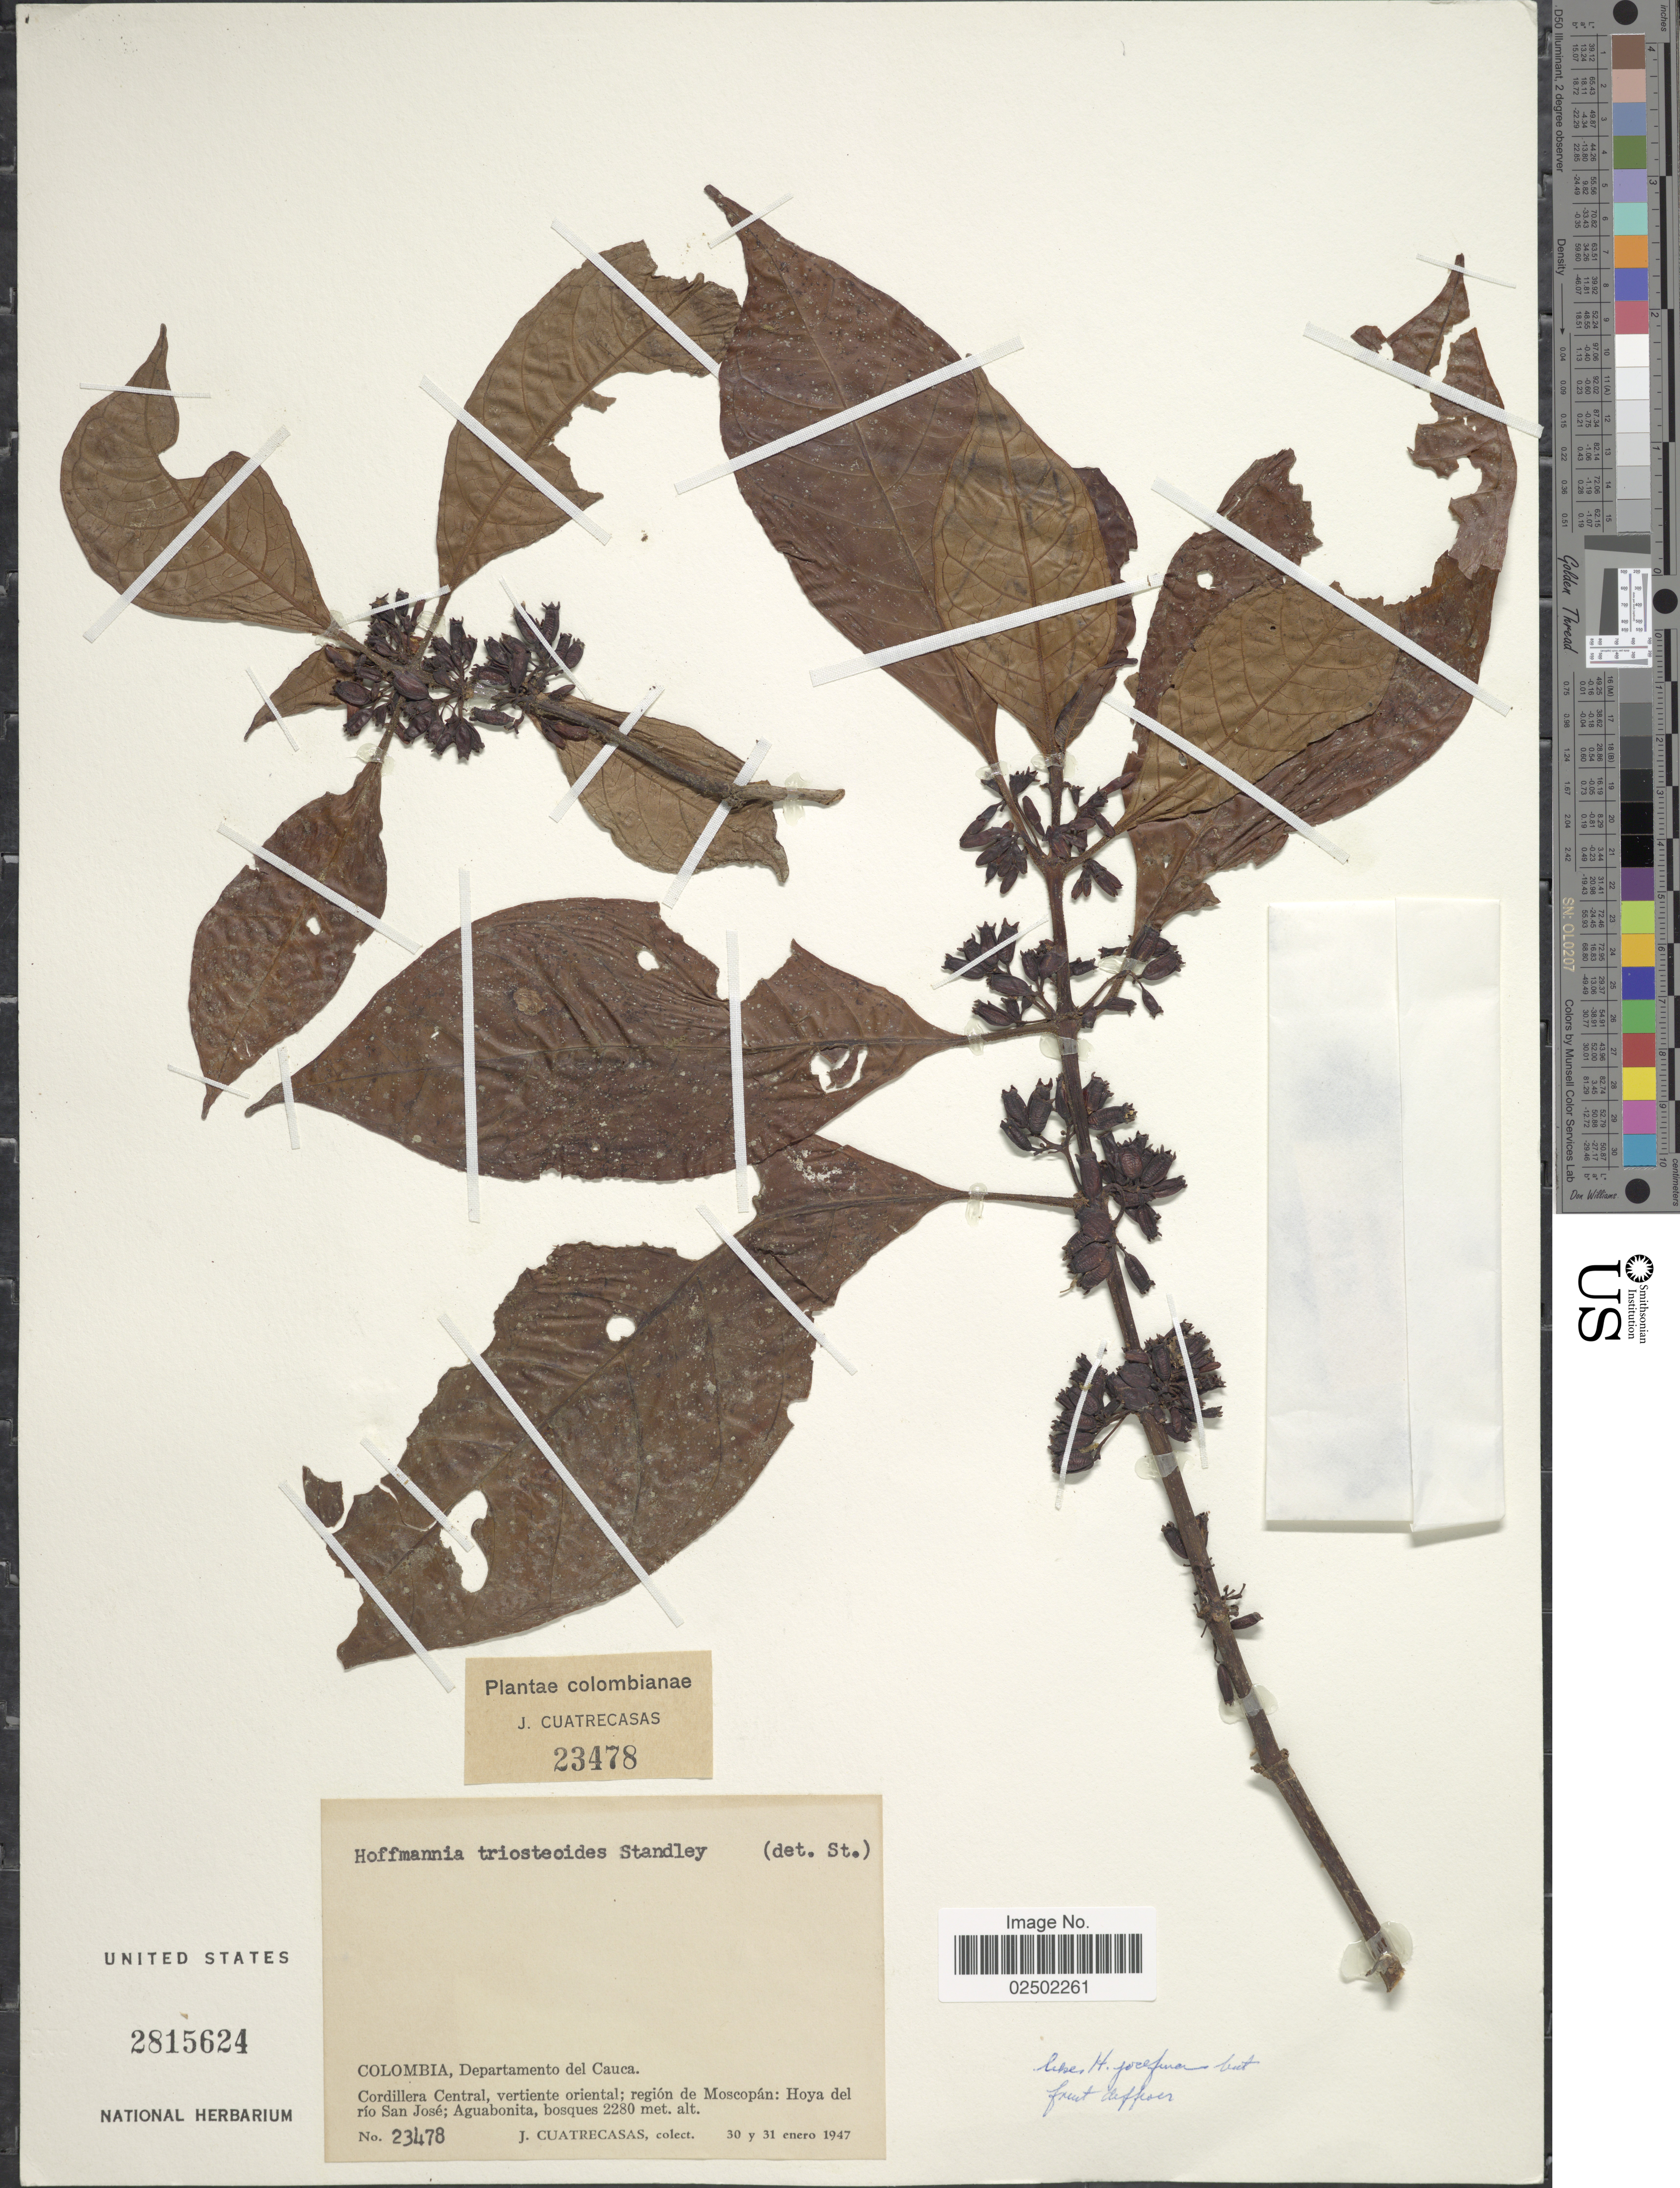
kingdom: Plantae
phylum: Tracheophyta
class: Magnoliopsida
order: Gentianales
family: Rubiaceae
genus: Hoffmannia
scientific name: Hoffmannia triosteoides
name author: Standl.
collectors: J. Cuatrecasas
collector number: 23478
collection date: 1947-01-30/1947-01-31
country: Colombia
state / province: Cauca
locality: Colombia, Departamento del Cauca, Cordillera Central, vertiente oriental: regio de Moscopan, Hoya del rio San Jose, Aguabonita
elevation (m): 2280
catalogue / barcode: US 2815624